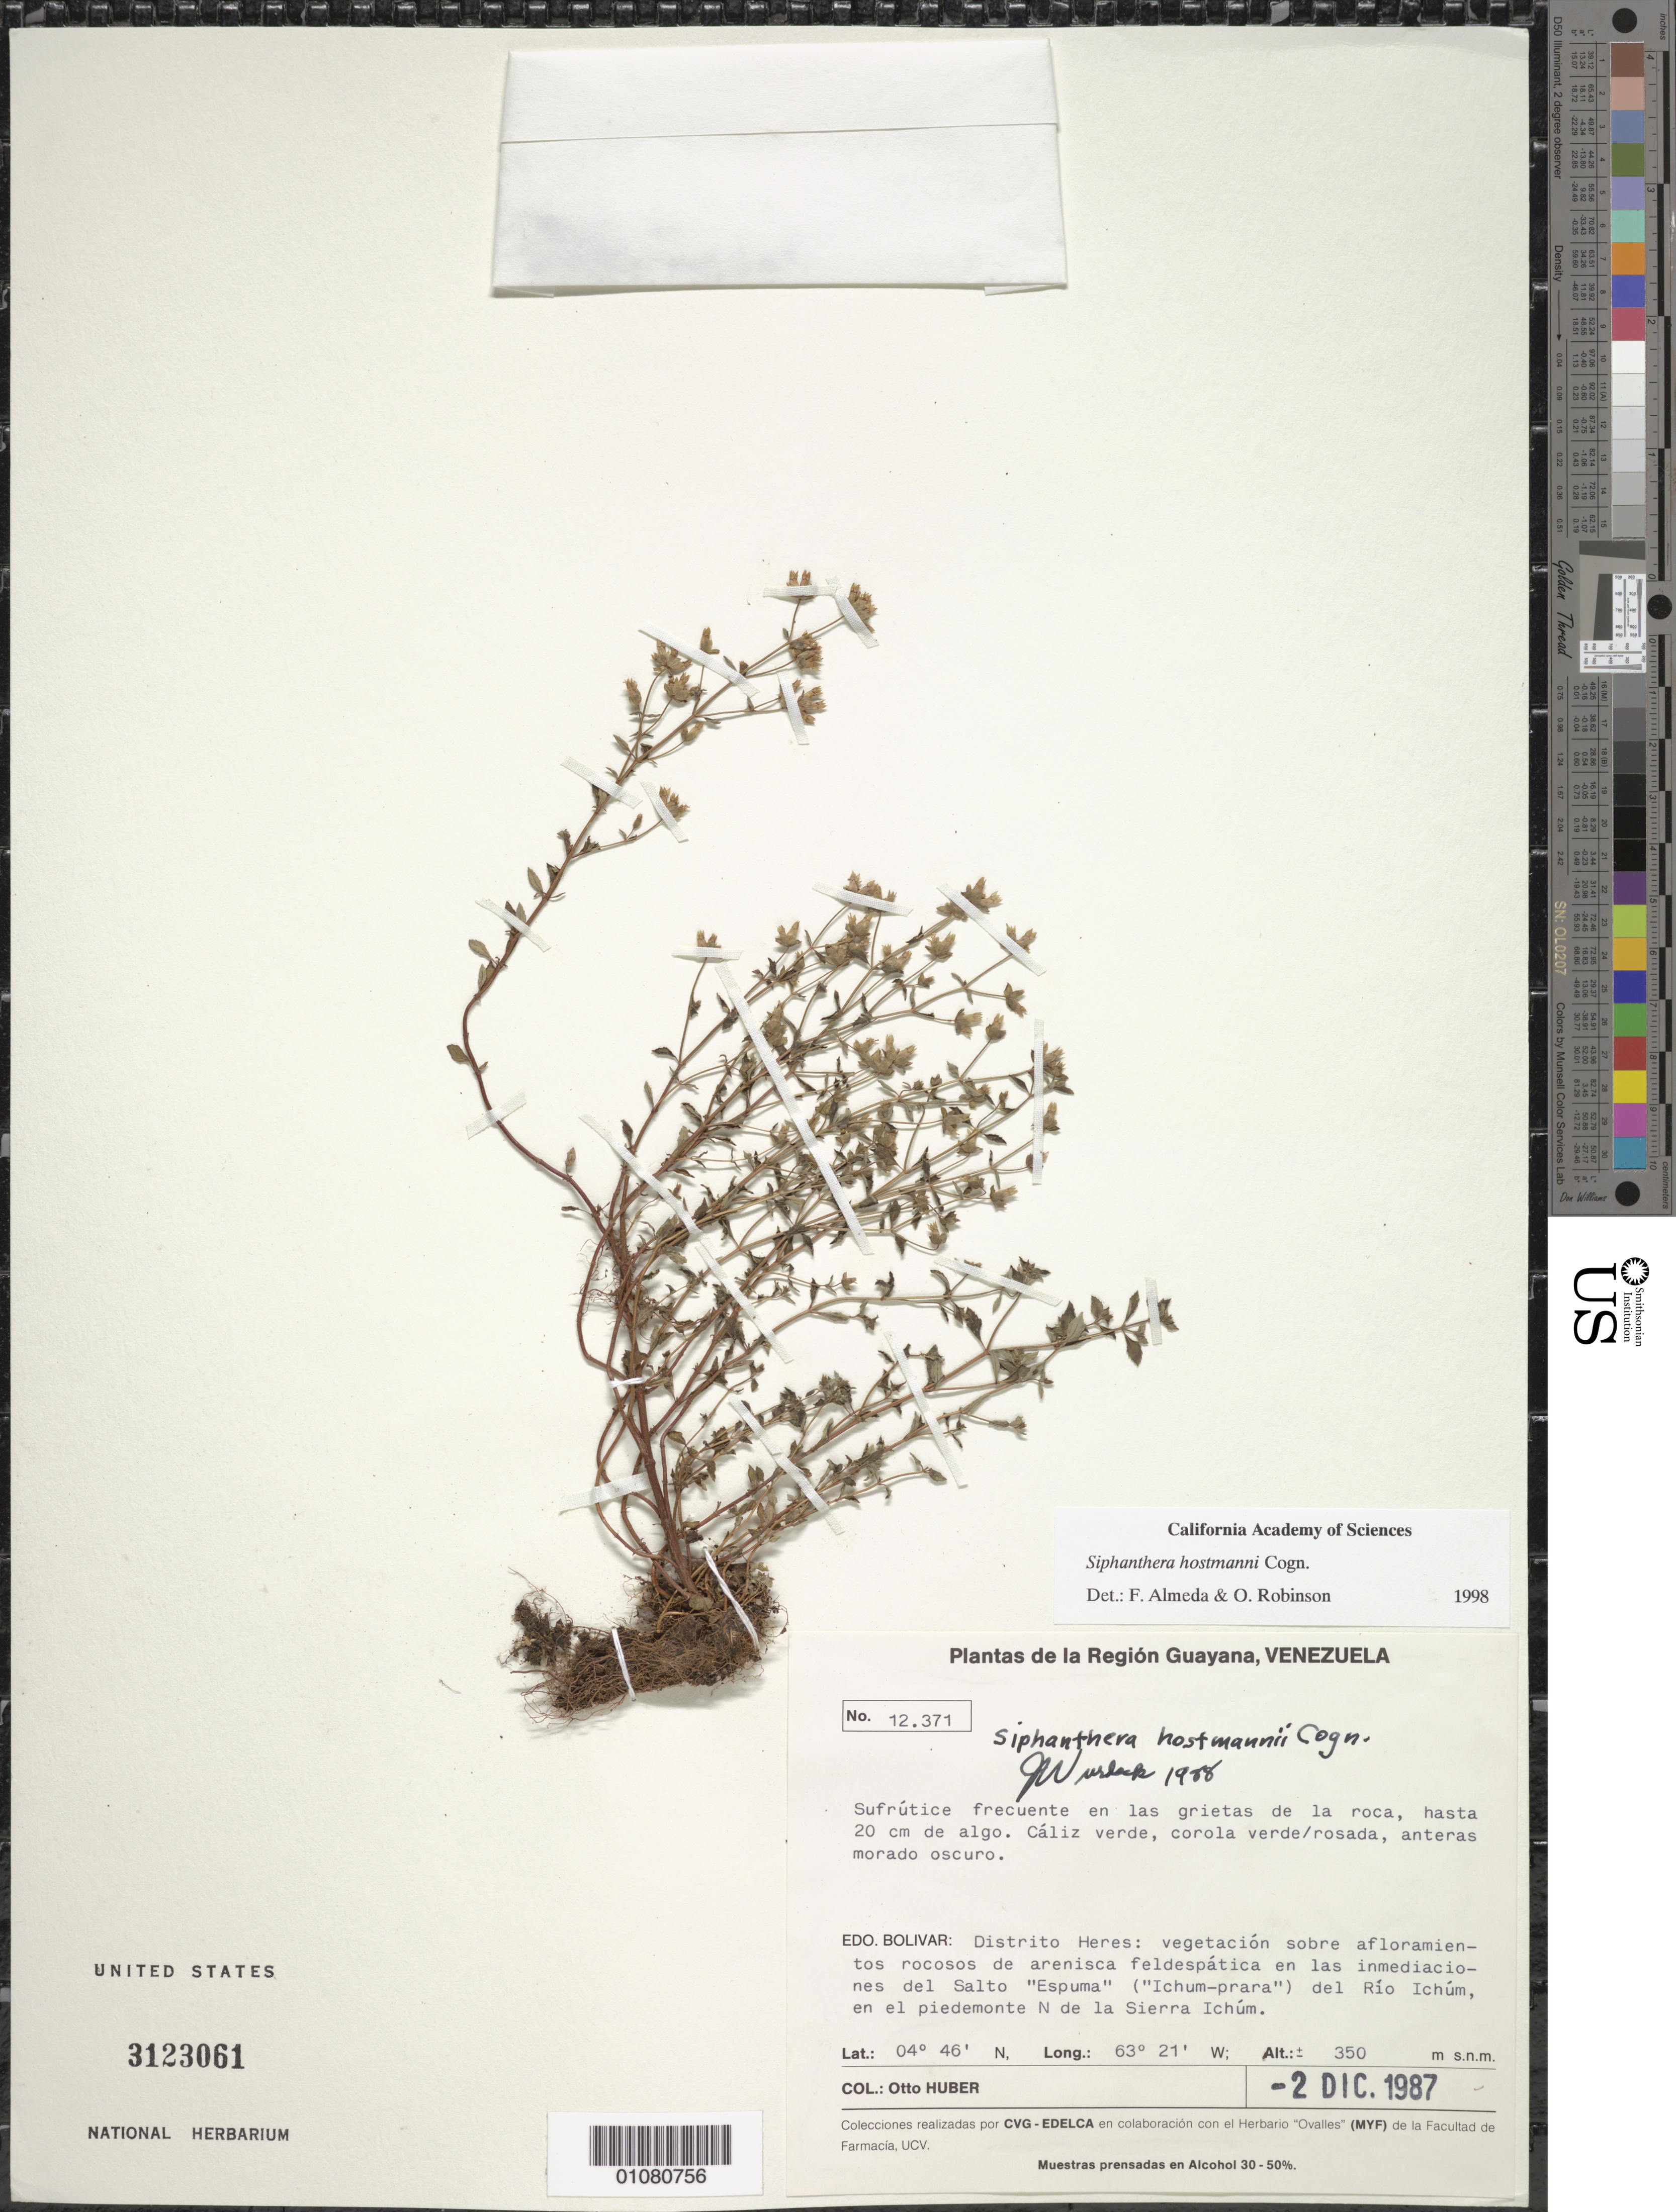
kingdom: Plantae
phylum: Tracheophyta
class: Magnoliopsida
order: Myrtales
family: Melastomataceae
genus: Siphanthera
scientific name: Siphanthera hostmannii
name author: Cogn.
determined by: Almeda, F.; Robinson, O.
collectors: O. Huber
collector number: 12371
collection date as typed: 2-Dec-87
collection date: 1987-12-02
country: Venezuela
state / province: Bolívar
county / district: Heres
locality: Salto Espuma (Ichum-prara) del Río Ichum, en el piedemonte N de la Sierra Ichúm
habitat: Grietas de la roca; vegetación sobre afloramientos rocosos de renisca feldespactica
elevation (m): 350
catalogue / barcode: US 3123061